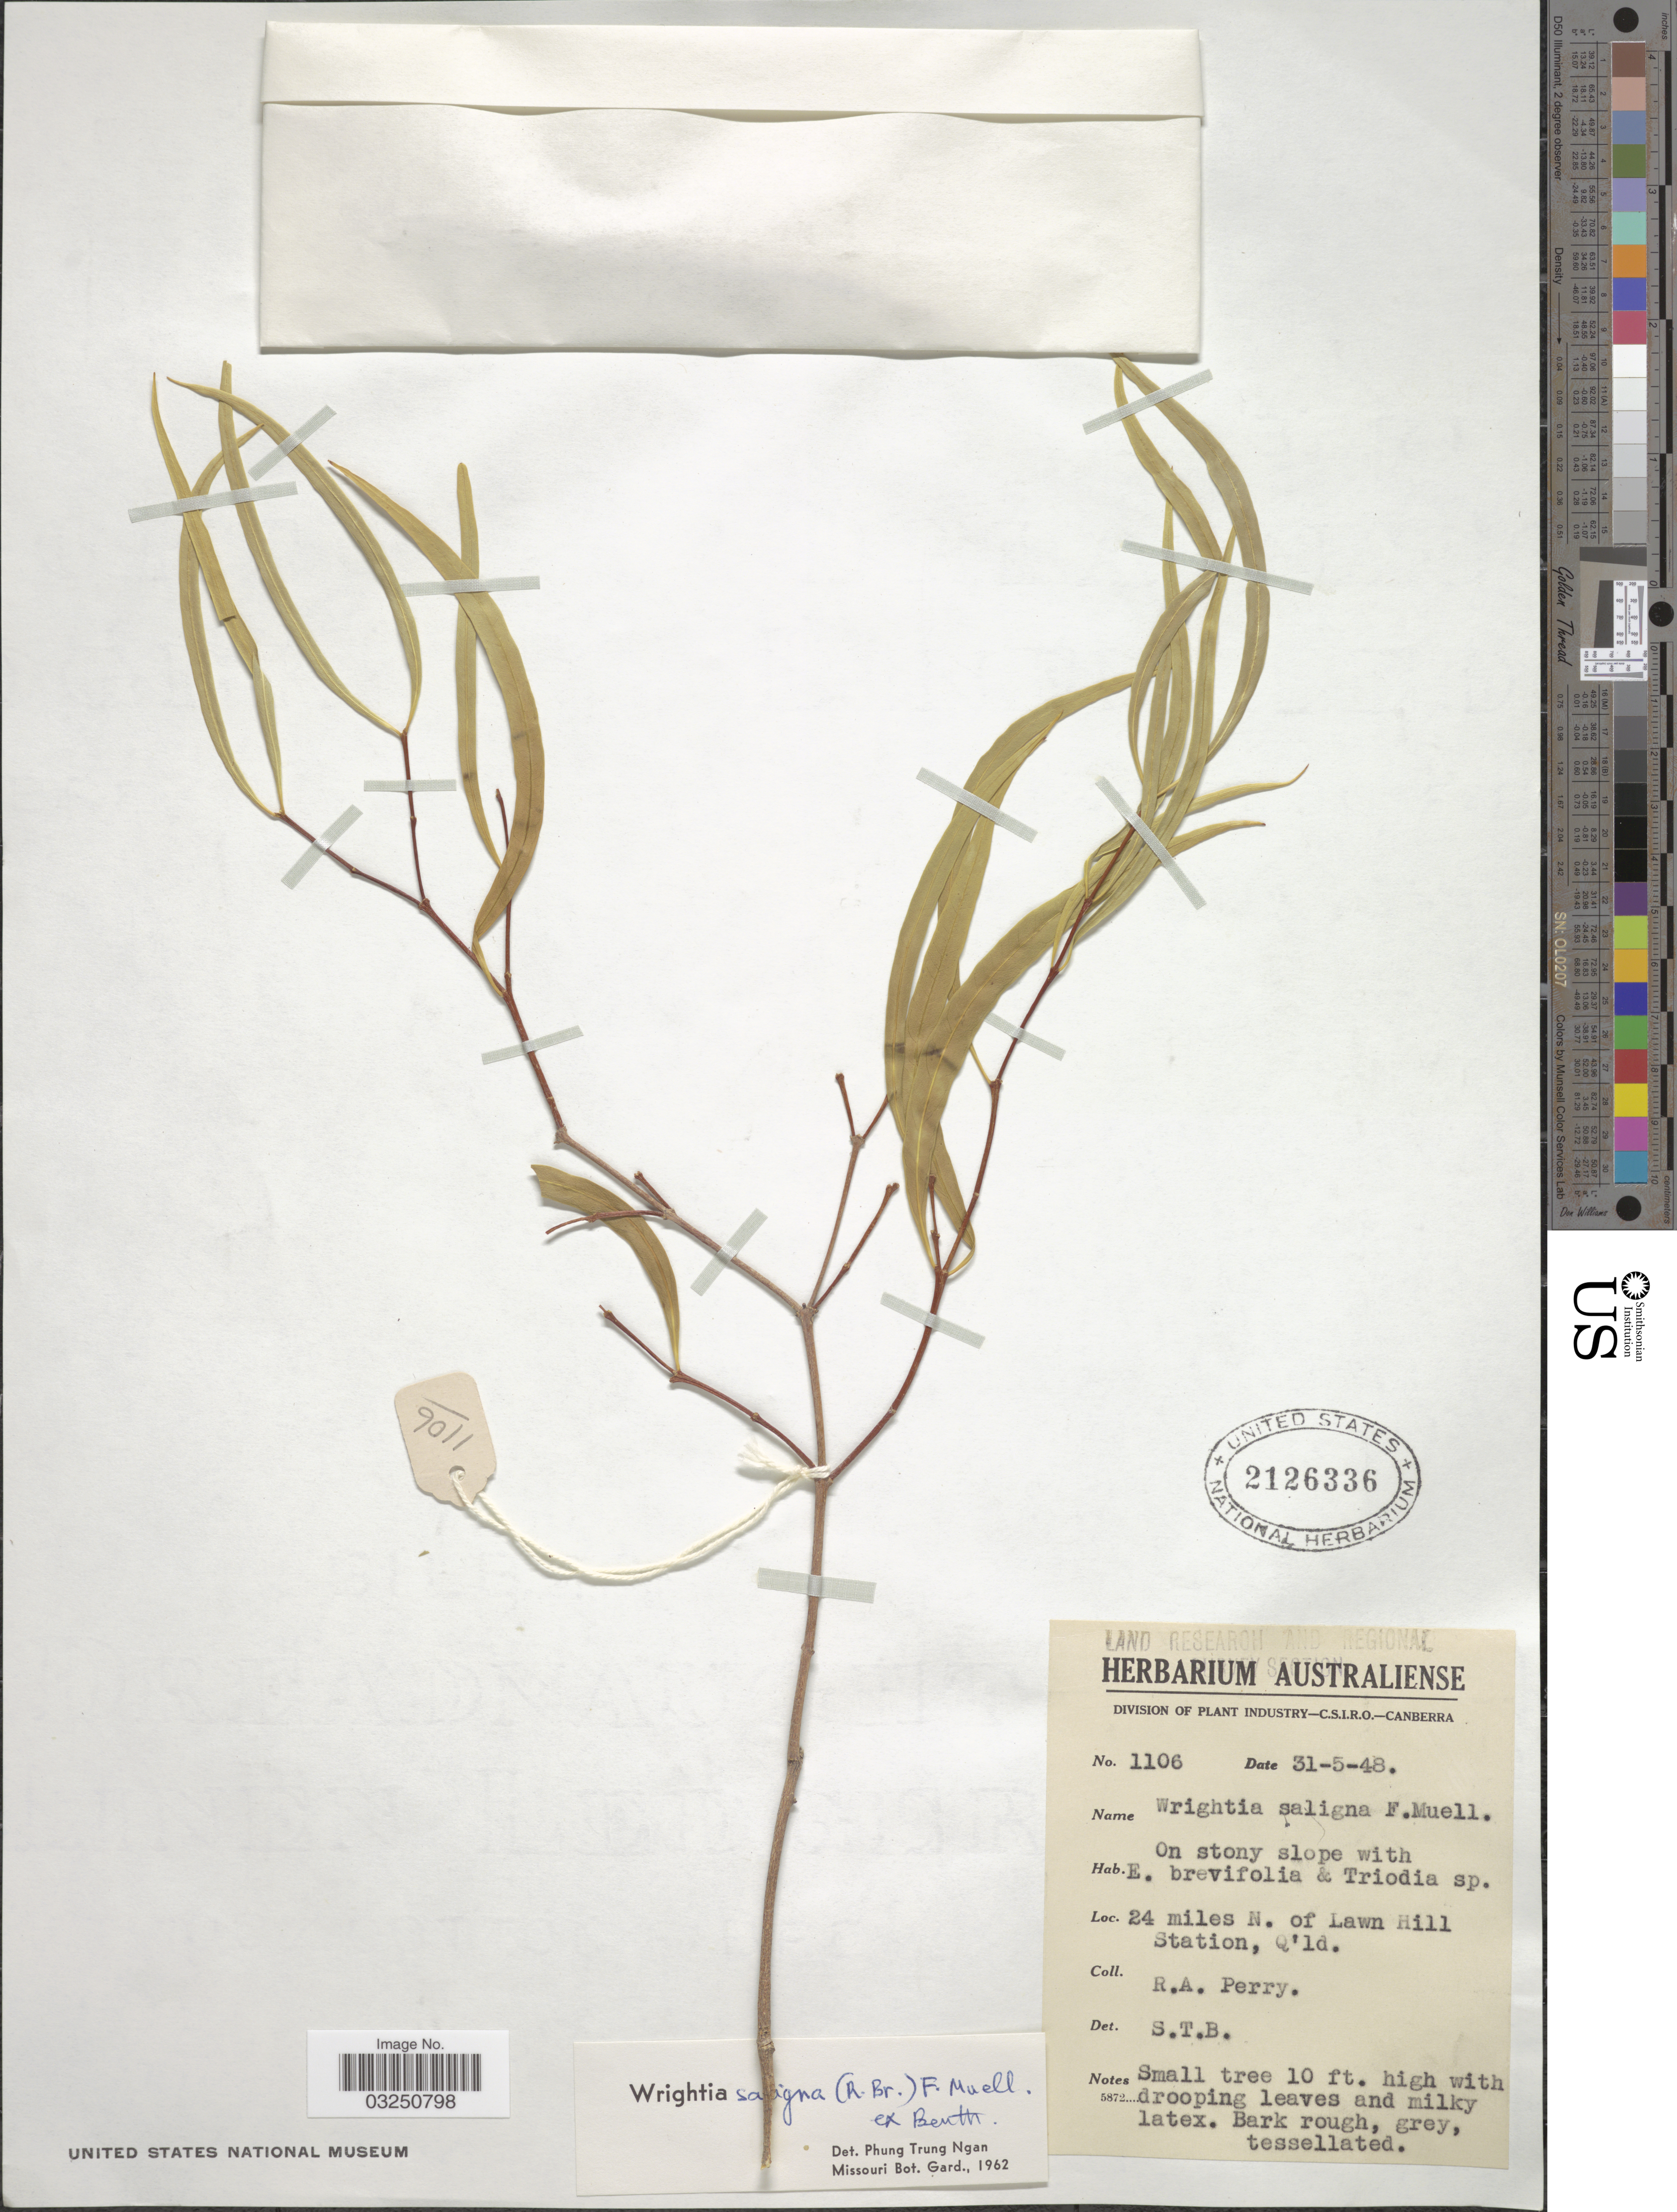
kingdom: Plantae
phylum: Tracheophyta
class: Magnoliopsida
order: Gentianales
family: Apocynaceae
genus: Wrightia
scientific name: Wrightia saligna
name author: (R. Br.) F. Muell. ex Benth.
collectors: Perry, R. A.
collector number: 1106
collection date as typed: Transcribed d/m/y: 31/5/48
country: Australia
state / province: Queensland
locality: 24 miles N. of Lawn Hill Station.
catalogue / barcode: US 2126336